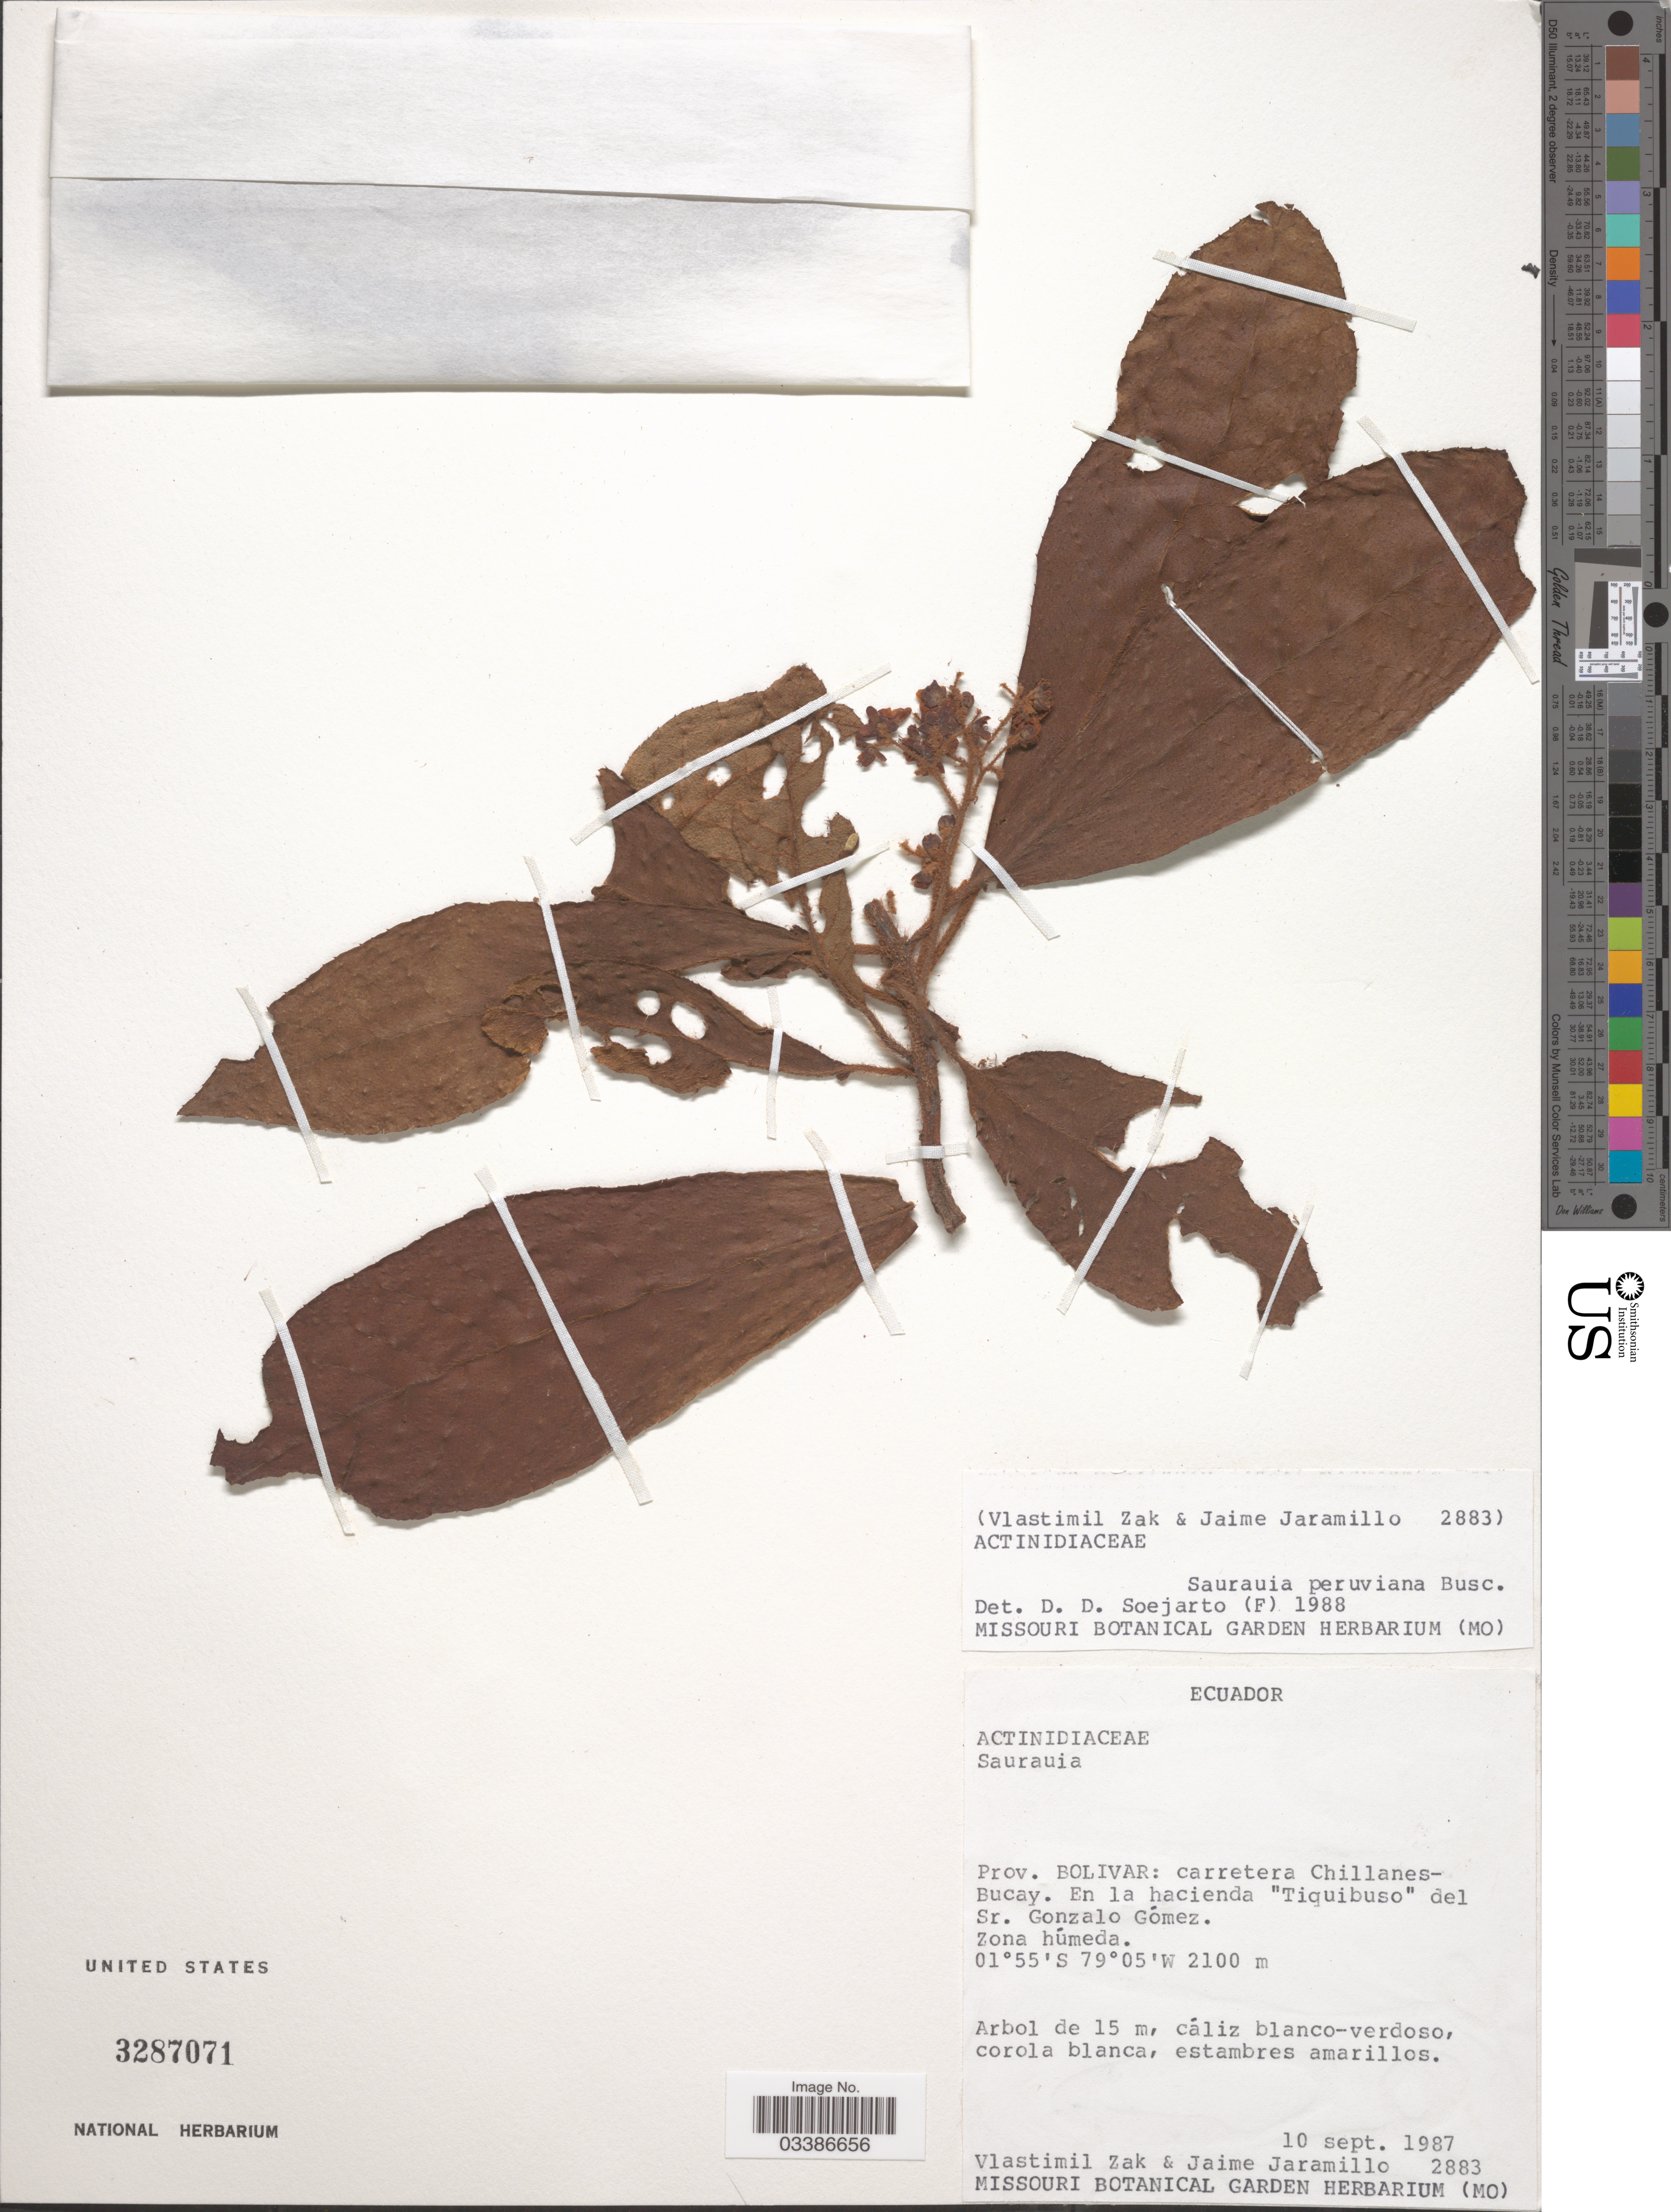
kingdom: Plantae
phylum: Tracheophyta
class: Magnoliopsida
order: Ericales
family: Actinidiaceae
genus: Saurauia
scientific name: Saurauia peruviana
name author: Buscal.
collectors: V. Zak & J. Jaramillo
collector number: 2883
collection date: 1987-09-10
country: Ecuador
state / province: Bolívar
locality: Carretera Chillanes-Bucay. En la hacienda "Tiquibuso" del Sr. Gonzalo Gómez. Zona húmeda.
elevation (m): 2100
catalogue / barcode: US 3287071